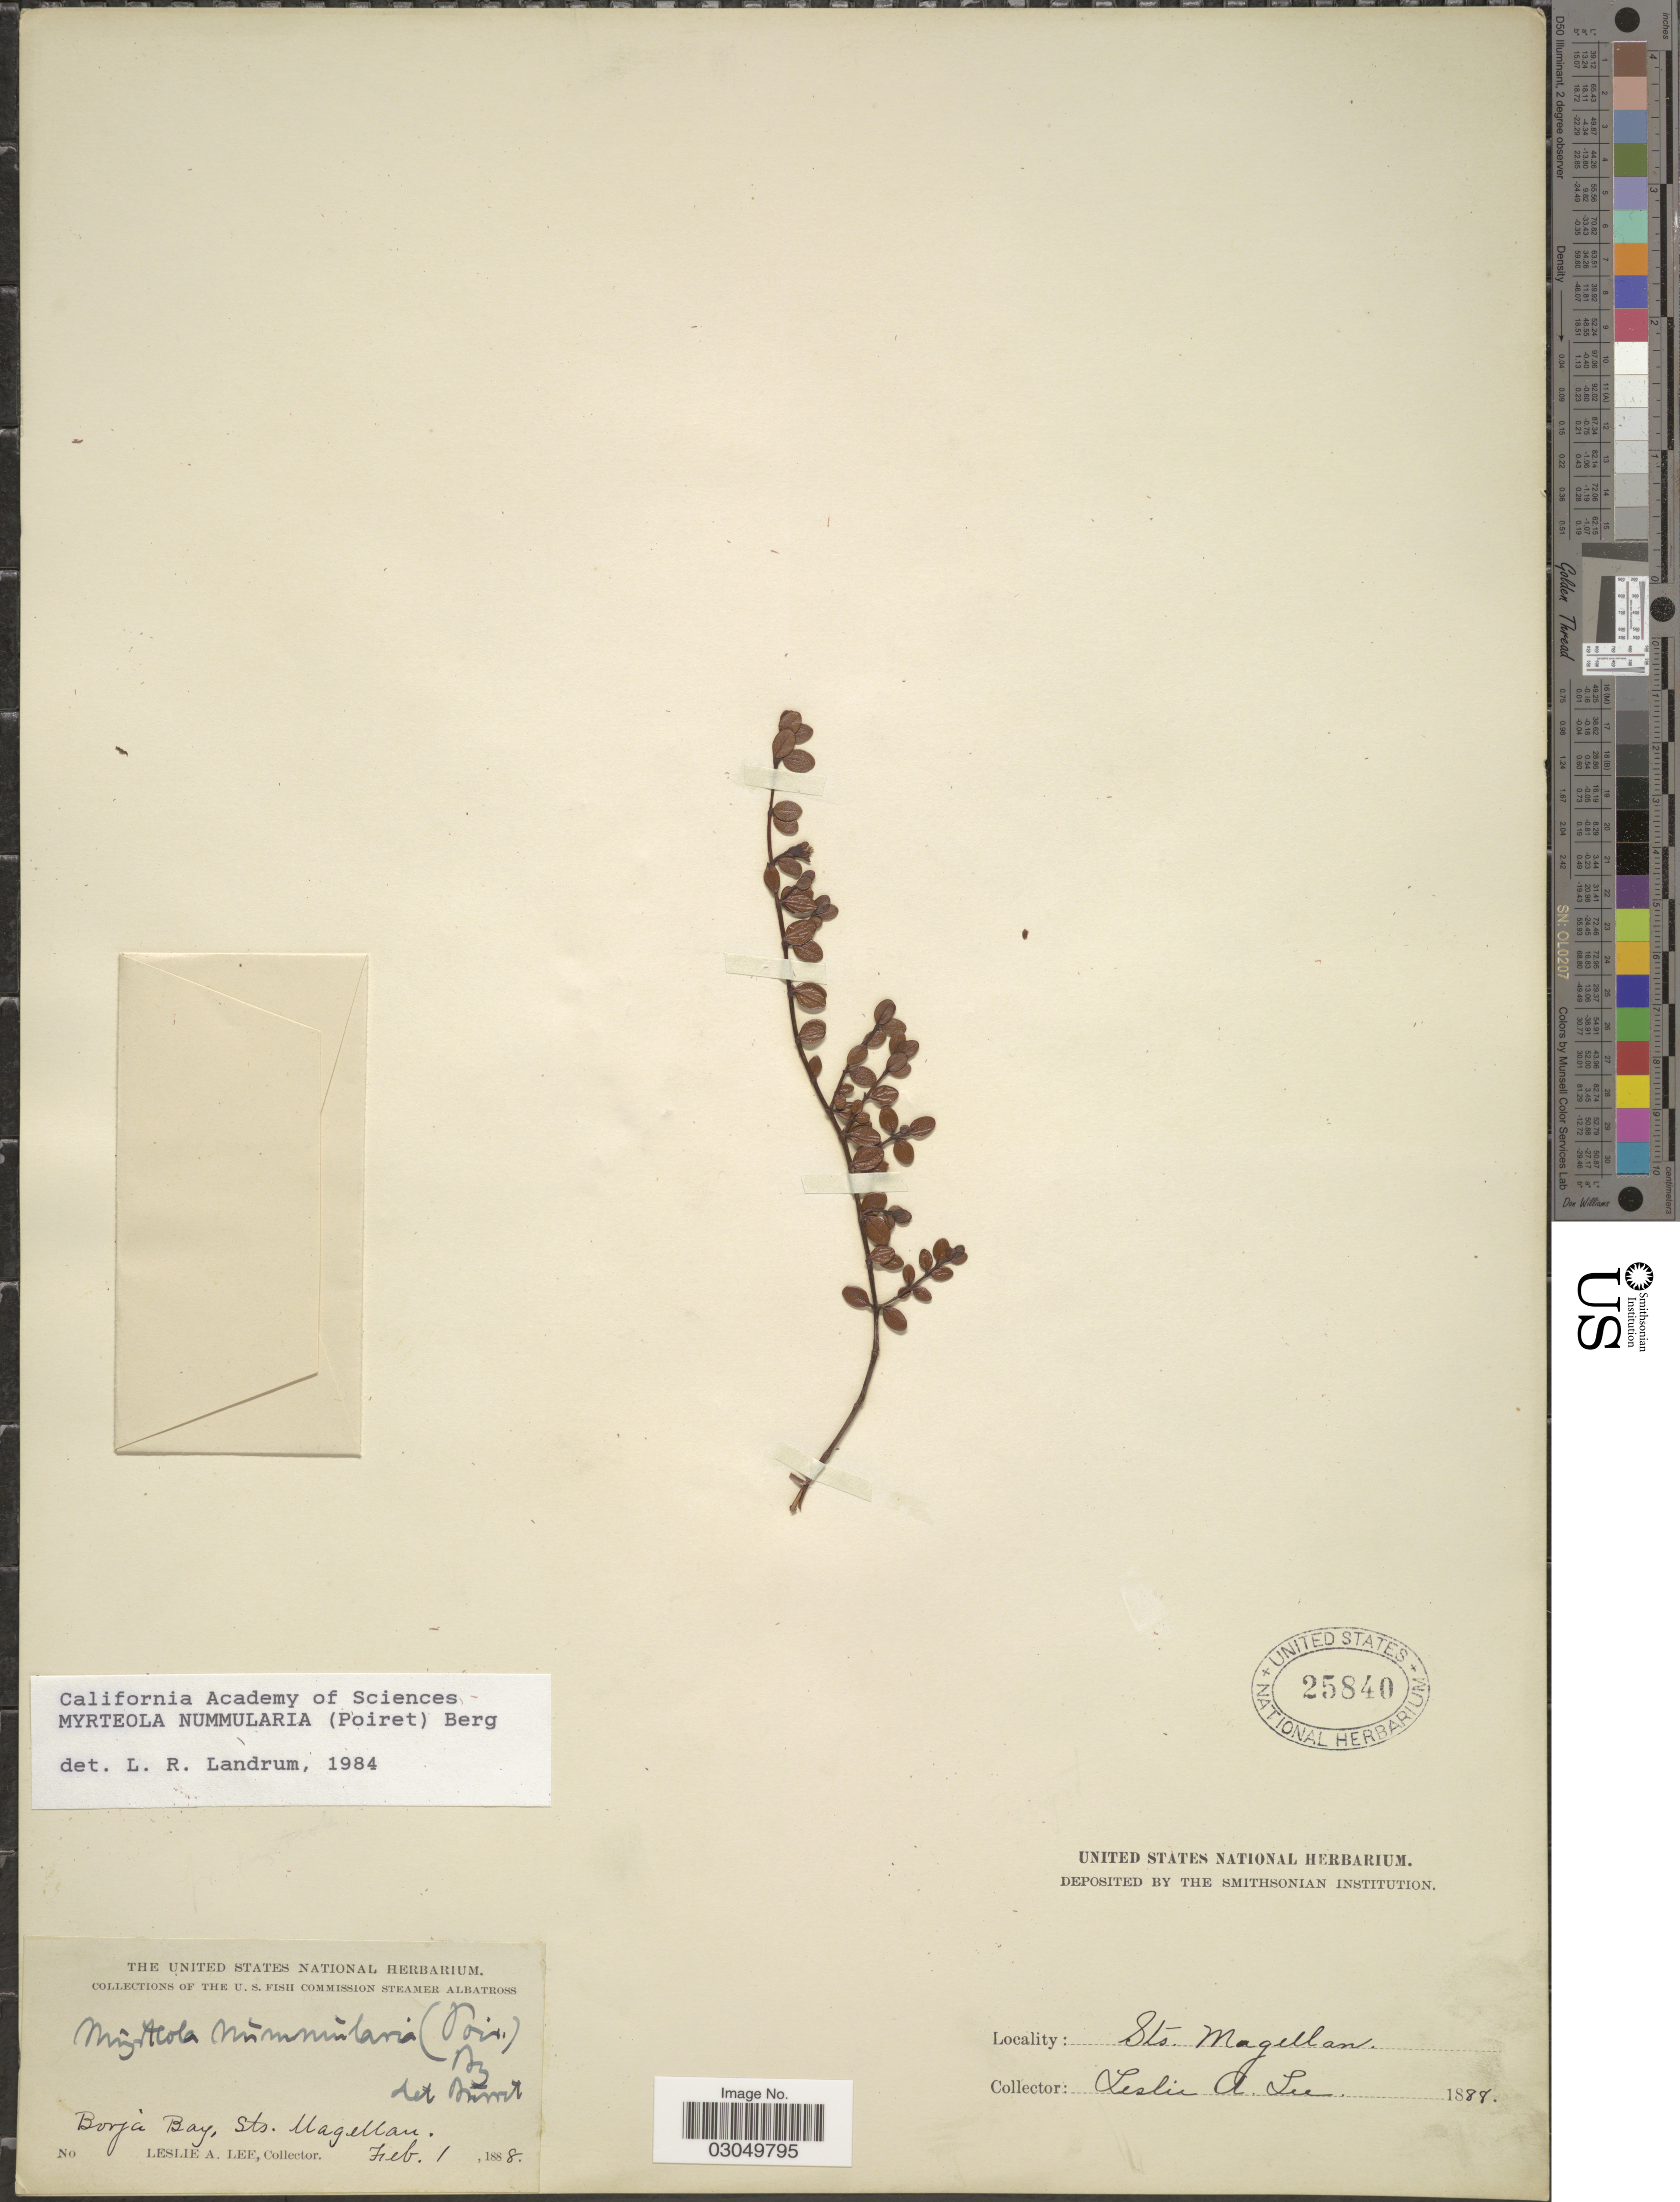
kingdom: Plantae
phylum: Tracheophyta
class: Magnoliopsida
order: Myrtales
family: Myrtaceae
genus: Myrteola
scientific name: Myrteola nummularia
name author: (Lam.) O. Berg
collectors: L. Lee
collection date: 1888-02-01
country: Chile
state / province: Magallanes y de la Antártica Chilena (XII)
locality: Borja Bay, Sts. Magellan.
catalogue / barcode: US 25840